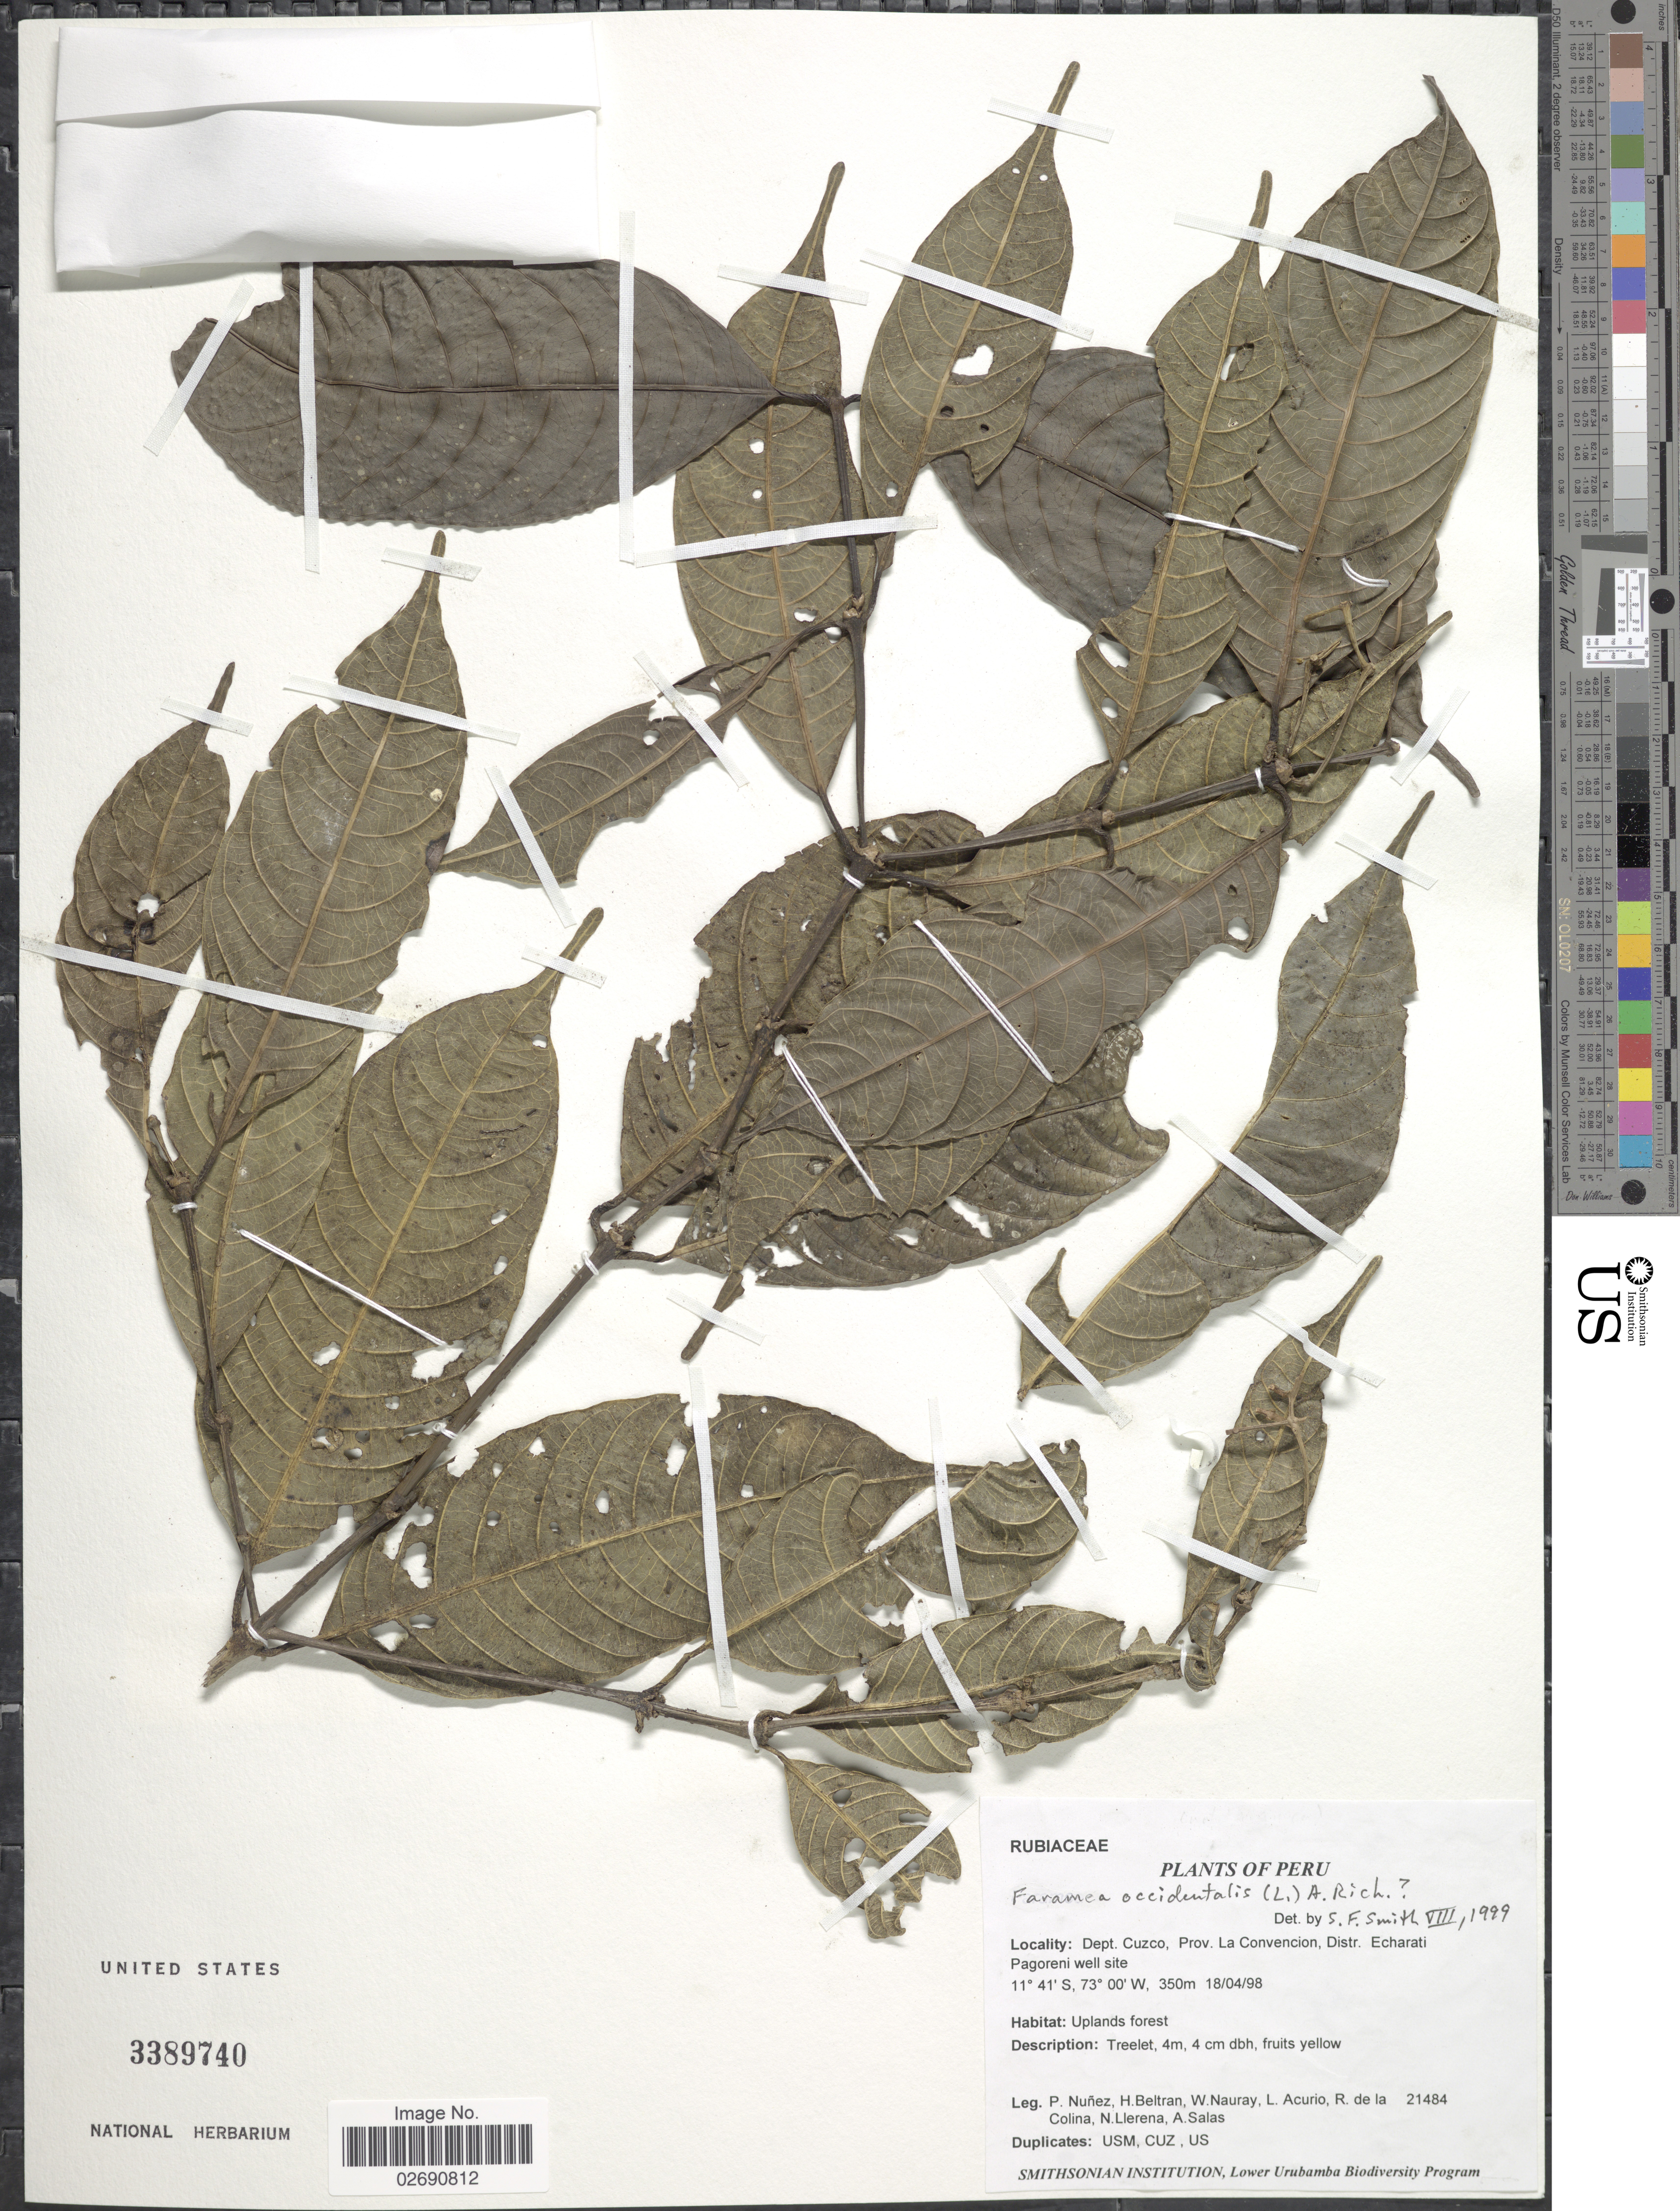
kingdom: Plantae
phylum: Tracheophyta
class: Magnoliopsida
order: Gentianales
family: Rubiaceae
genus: Faramea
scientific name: Faramea occidentalis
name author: (L.) A. Rich.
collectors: P. Nuñez V., H. Beltran, W. Nauray, L. Acurio & et al.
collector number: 21484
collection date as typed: Transcribed d/m/y: 18/4/98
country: Peru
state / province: Cusco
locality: Dept. Cuzco, Prov. La Convencio, Distr. Echarati Pagoreni well site, Uplands forest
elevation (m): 350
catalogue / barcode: US 3389740